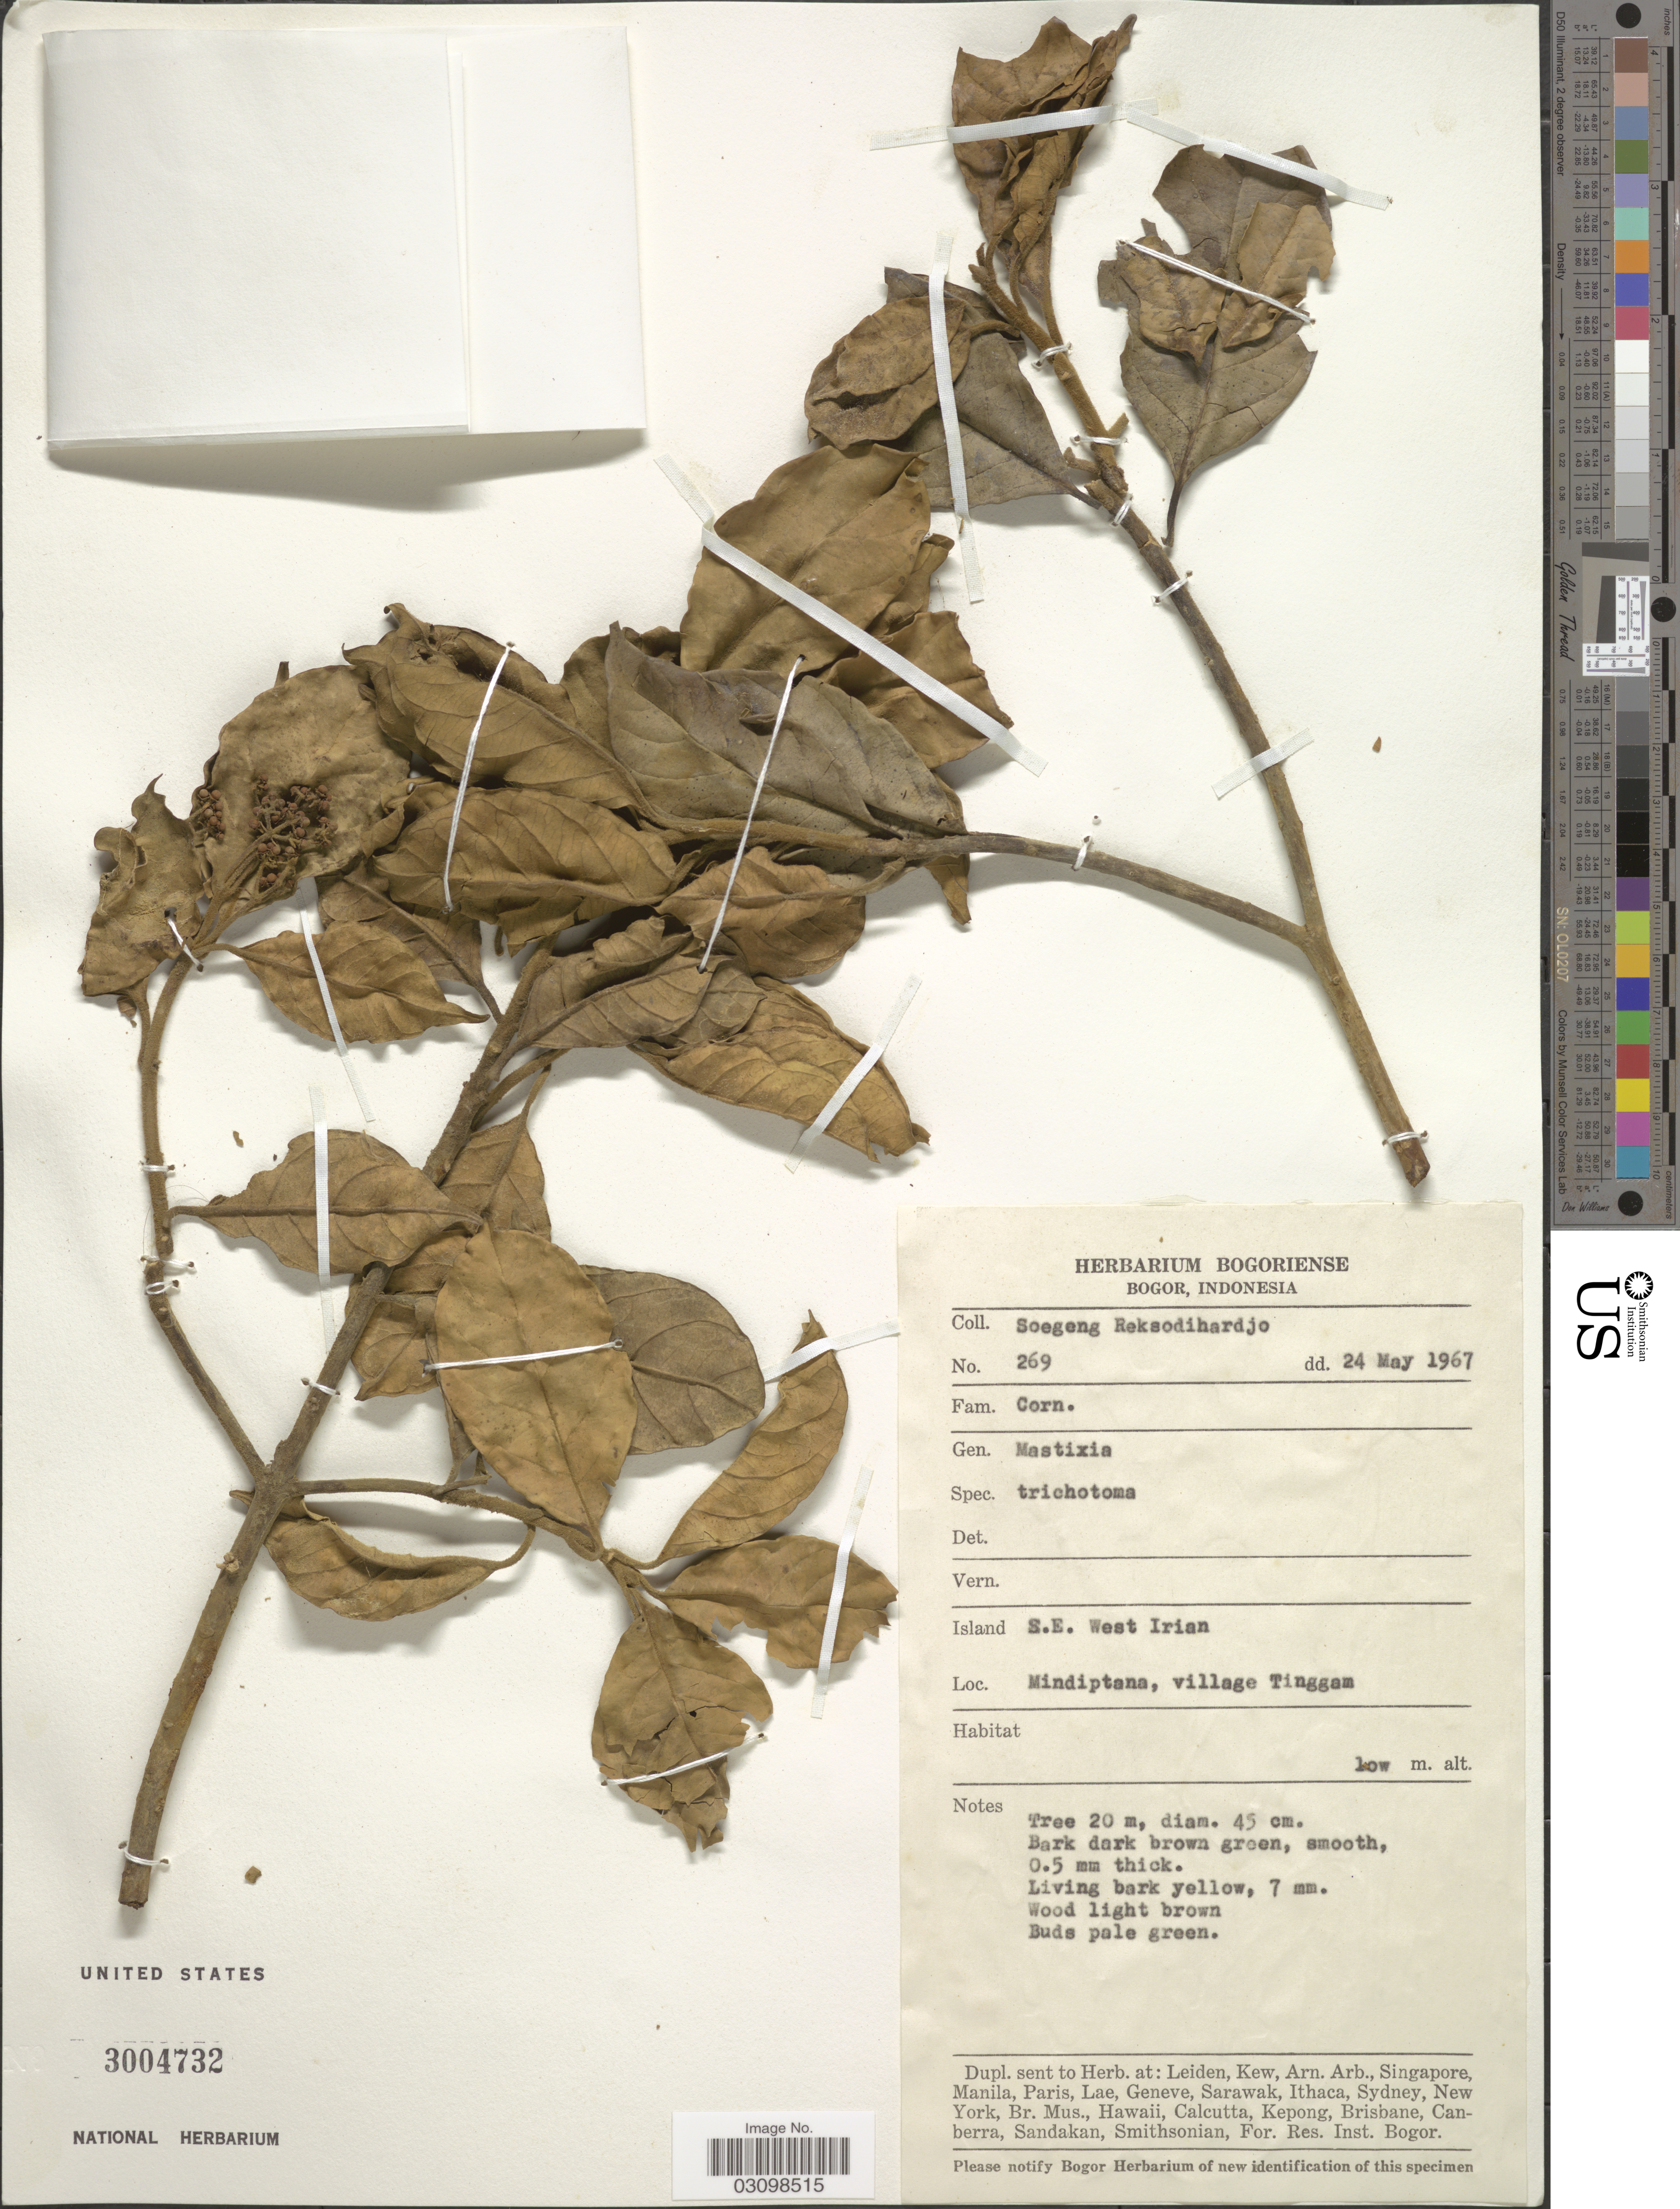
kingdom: Plantae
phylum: Tracheophyta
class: Magnoliopsida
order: Cornales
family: Nyssaceae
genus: Mastixia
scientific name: Mastixia trichotoma subsp. trichotoma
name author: Blume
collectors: S. Reksodihardjo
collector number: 269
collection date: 1967-05-24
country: Indonesia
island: New Guinea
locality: Island S.E. West Irian, Mindiptana, village Tinggam.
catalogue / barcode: US 3004732